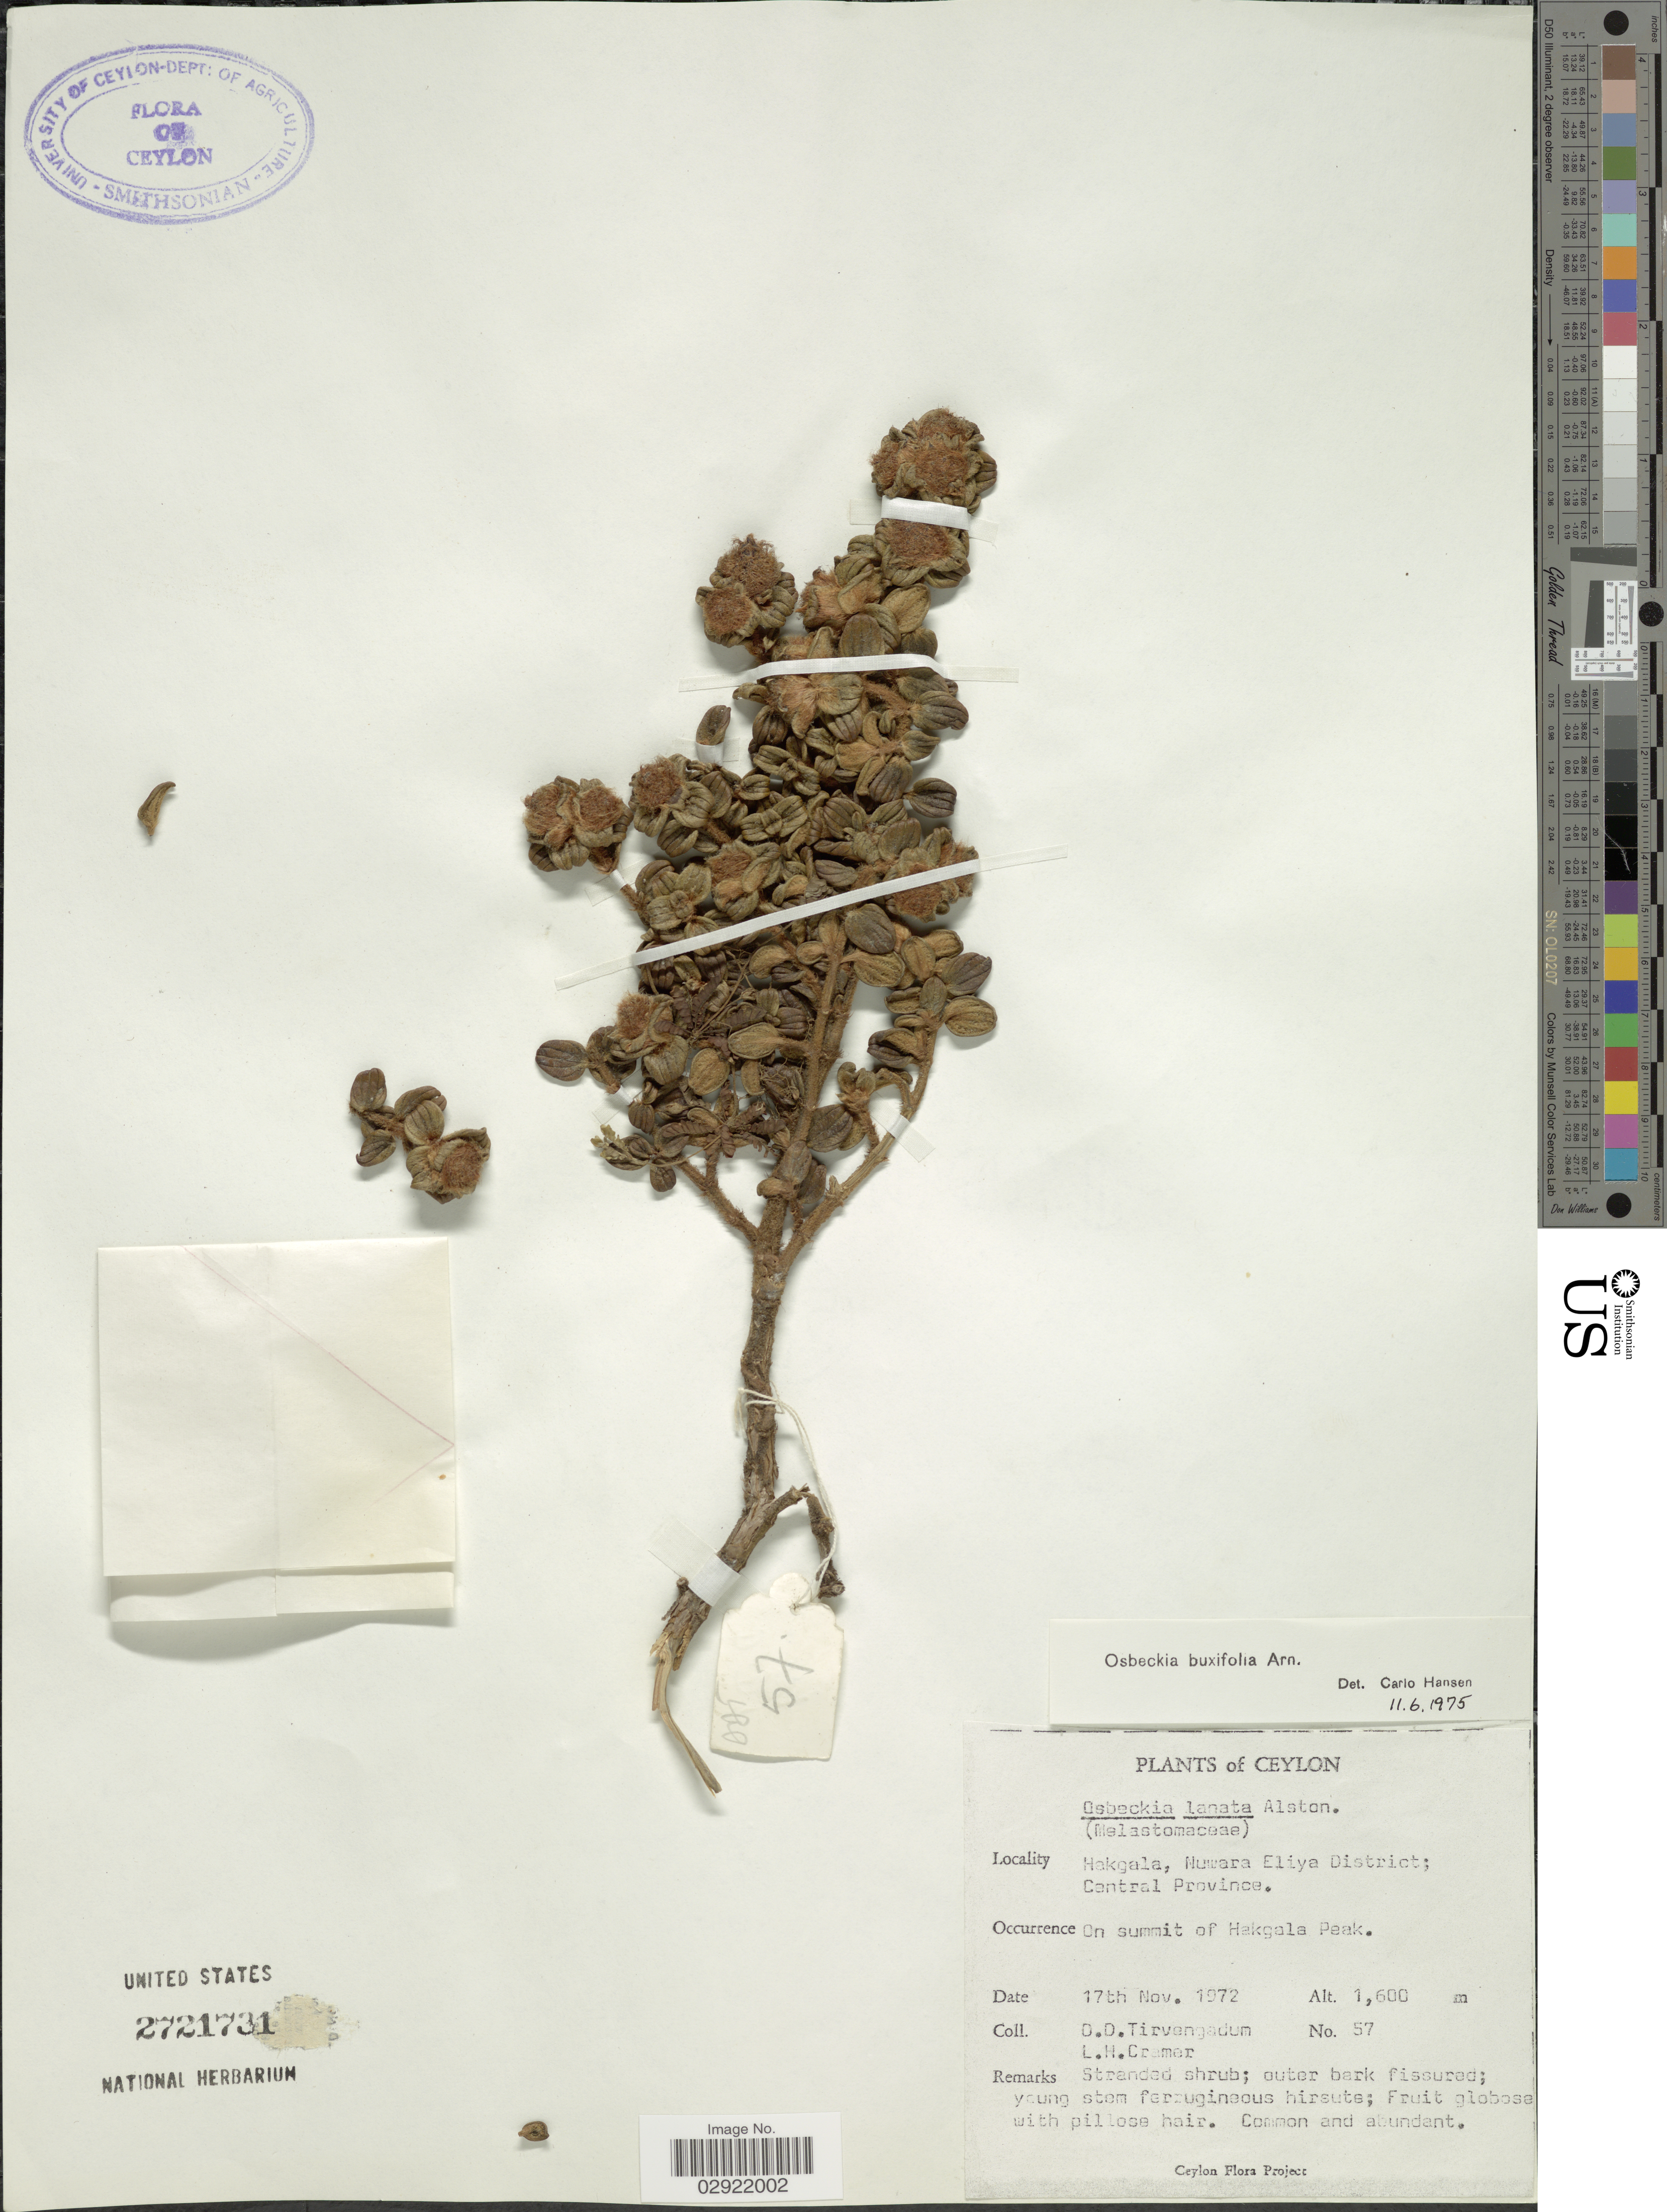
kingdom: Plantae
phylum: Tracheophyta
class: Magnoliopsida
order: Myrtales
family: Melastomataceae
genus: Osbeckia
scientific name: Osbeckia buxifolia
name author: Arn.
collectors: D. Tirvengadum & L. H. Cramer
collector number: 57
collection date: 1972-11-17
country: Sri Lanka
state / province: Central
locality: Ceylon. Hakgala, Nuwara Eliya District. On summit of Hakgala Peak.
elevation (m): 1600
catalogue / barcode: US 2721731